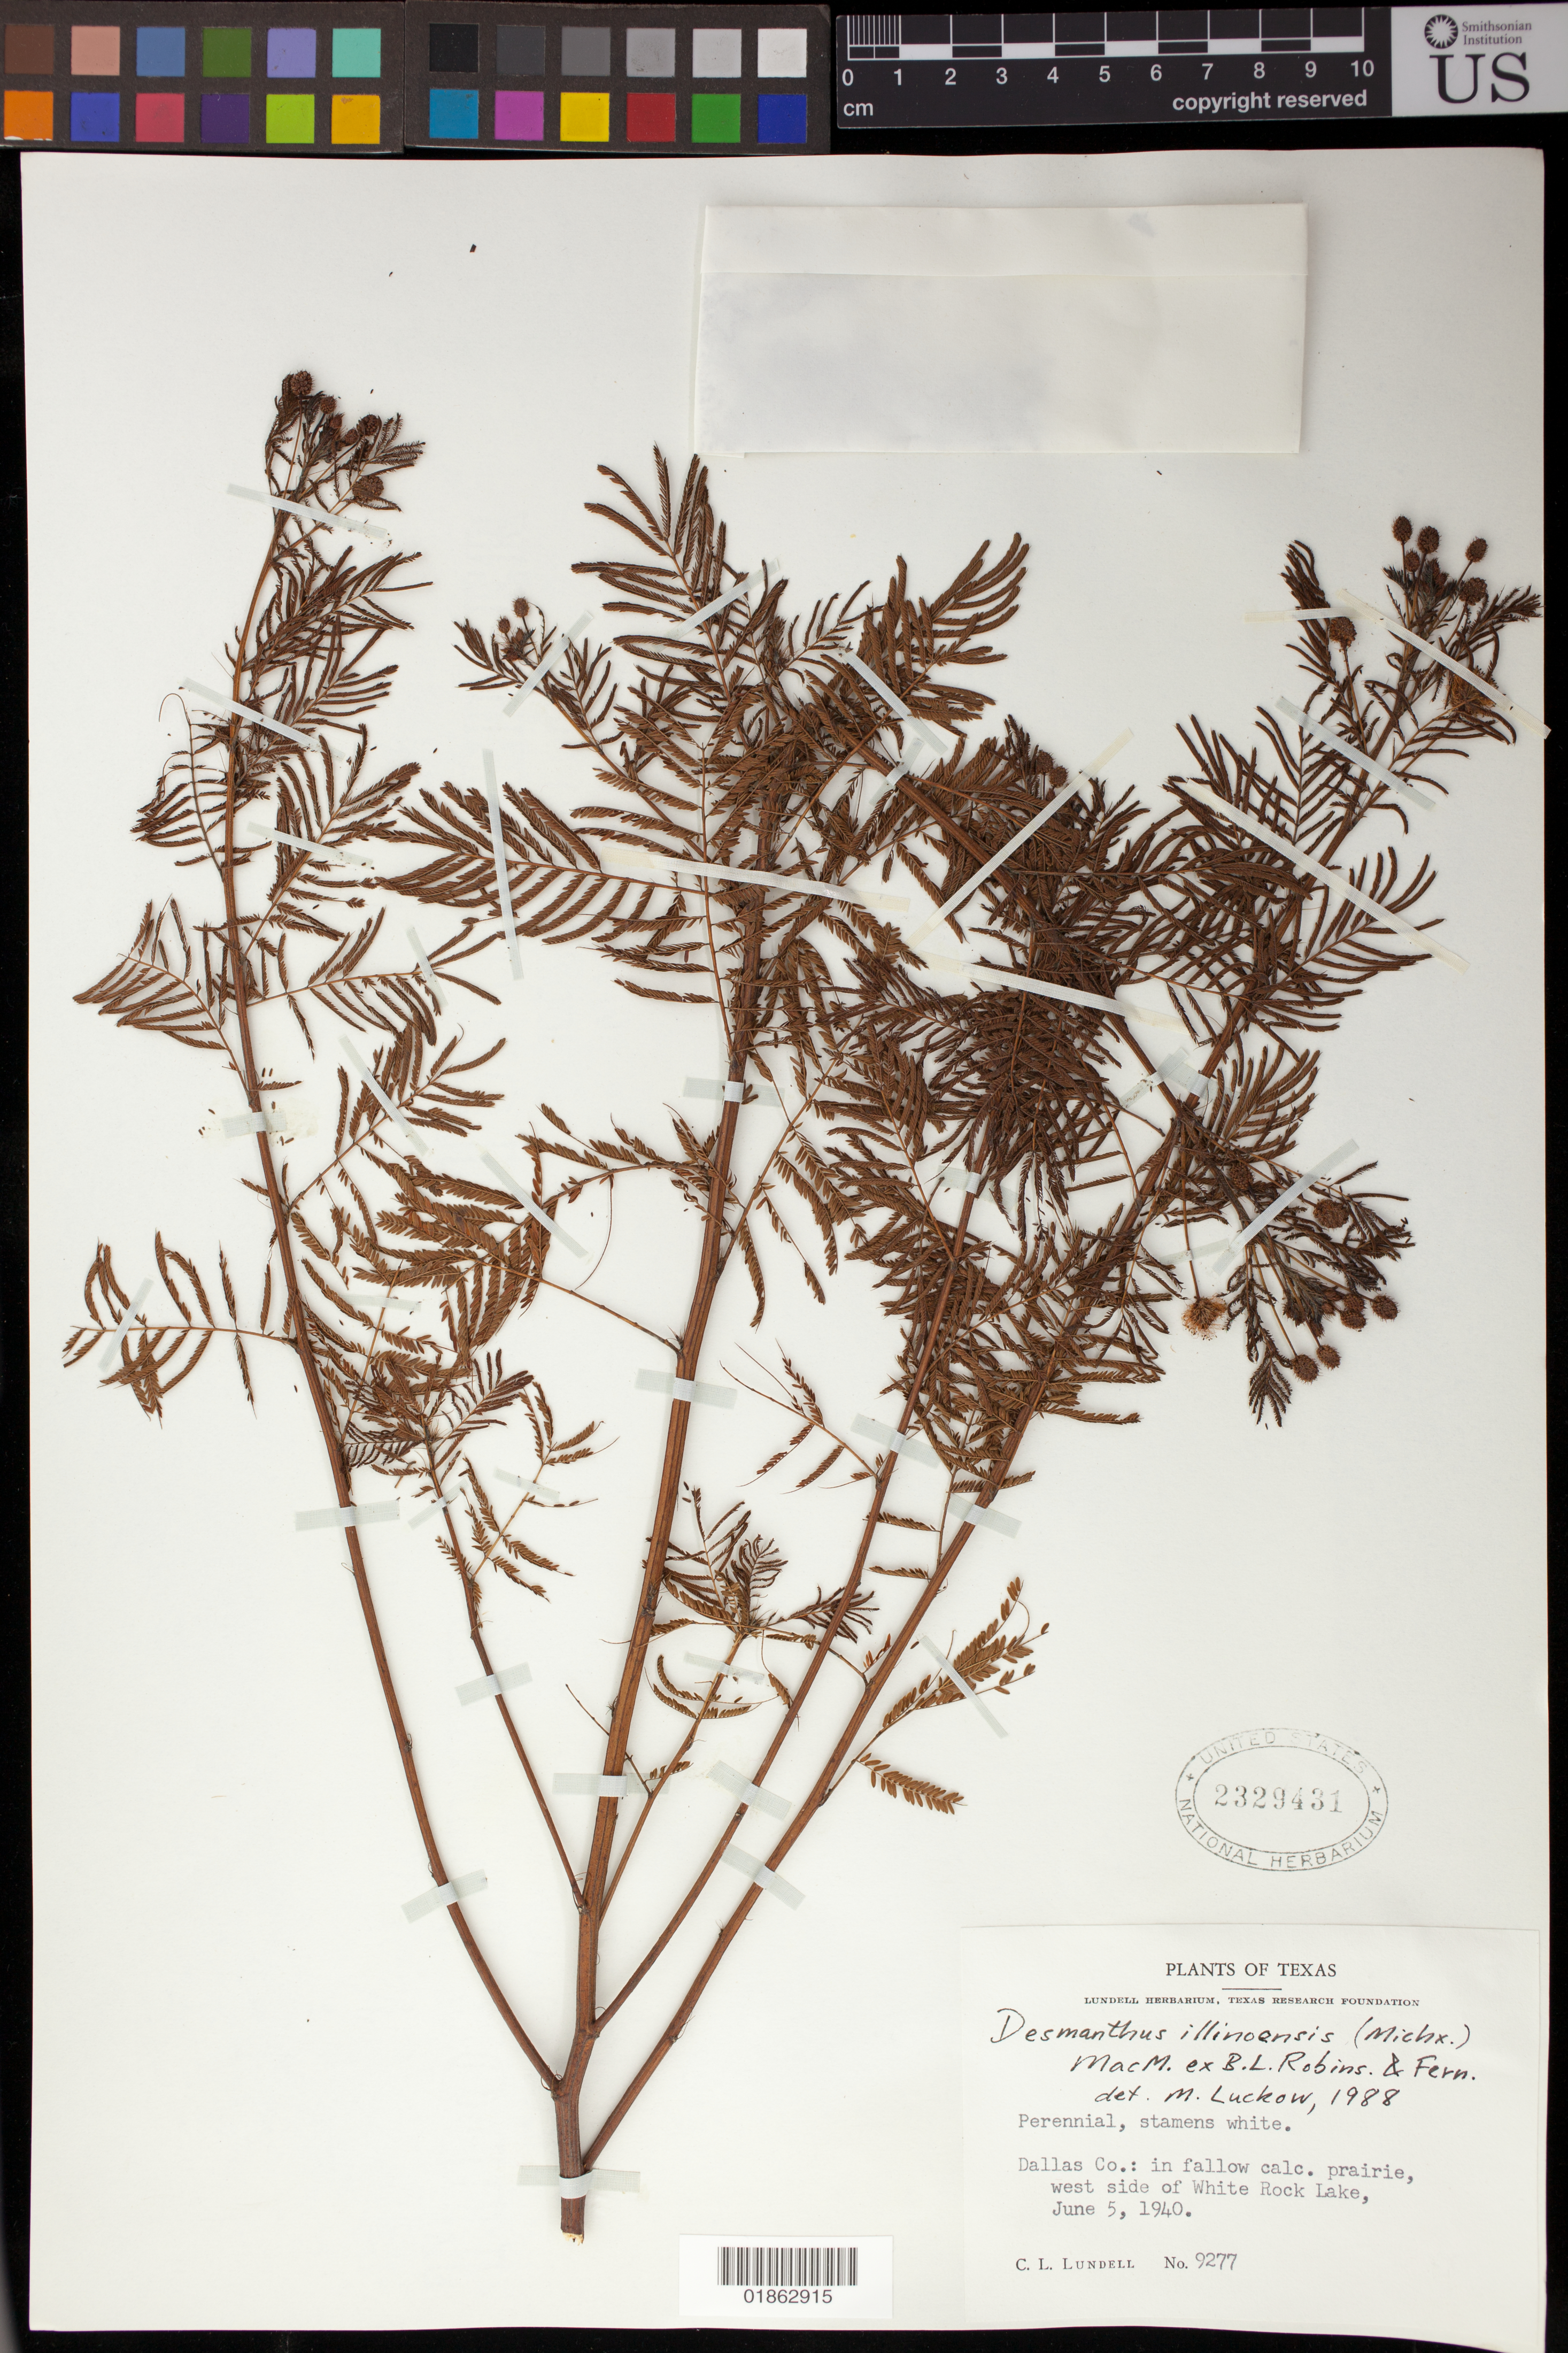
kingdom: Plantae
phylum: Tracheophyta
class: Magnoliopsida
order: Fabales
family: Fabaceae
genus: Desmanthus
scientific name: Desmanthus illinoensis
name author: (Michx.) MacMill.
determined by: Luckow, M. A.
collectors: C. L. Lundell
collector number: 9277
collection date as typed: June 5, 1940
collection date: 1940-06-05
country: United States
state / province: Texas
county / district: Dallas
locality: West side of White Rock Lake.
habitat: In fallow cal. prairie.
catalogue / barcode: US 2329431